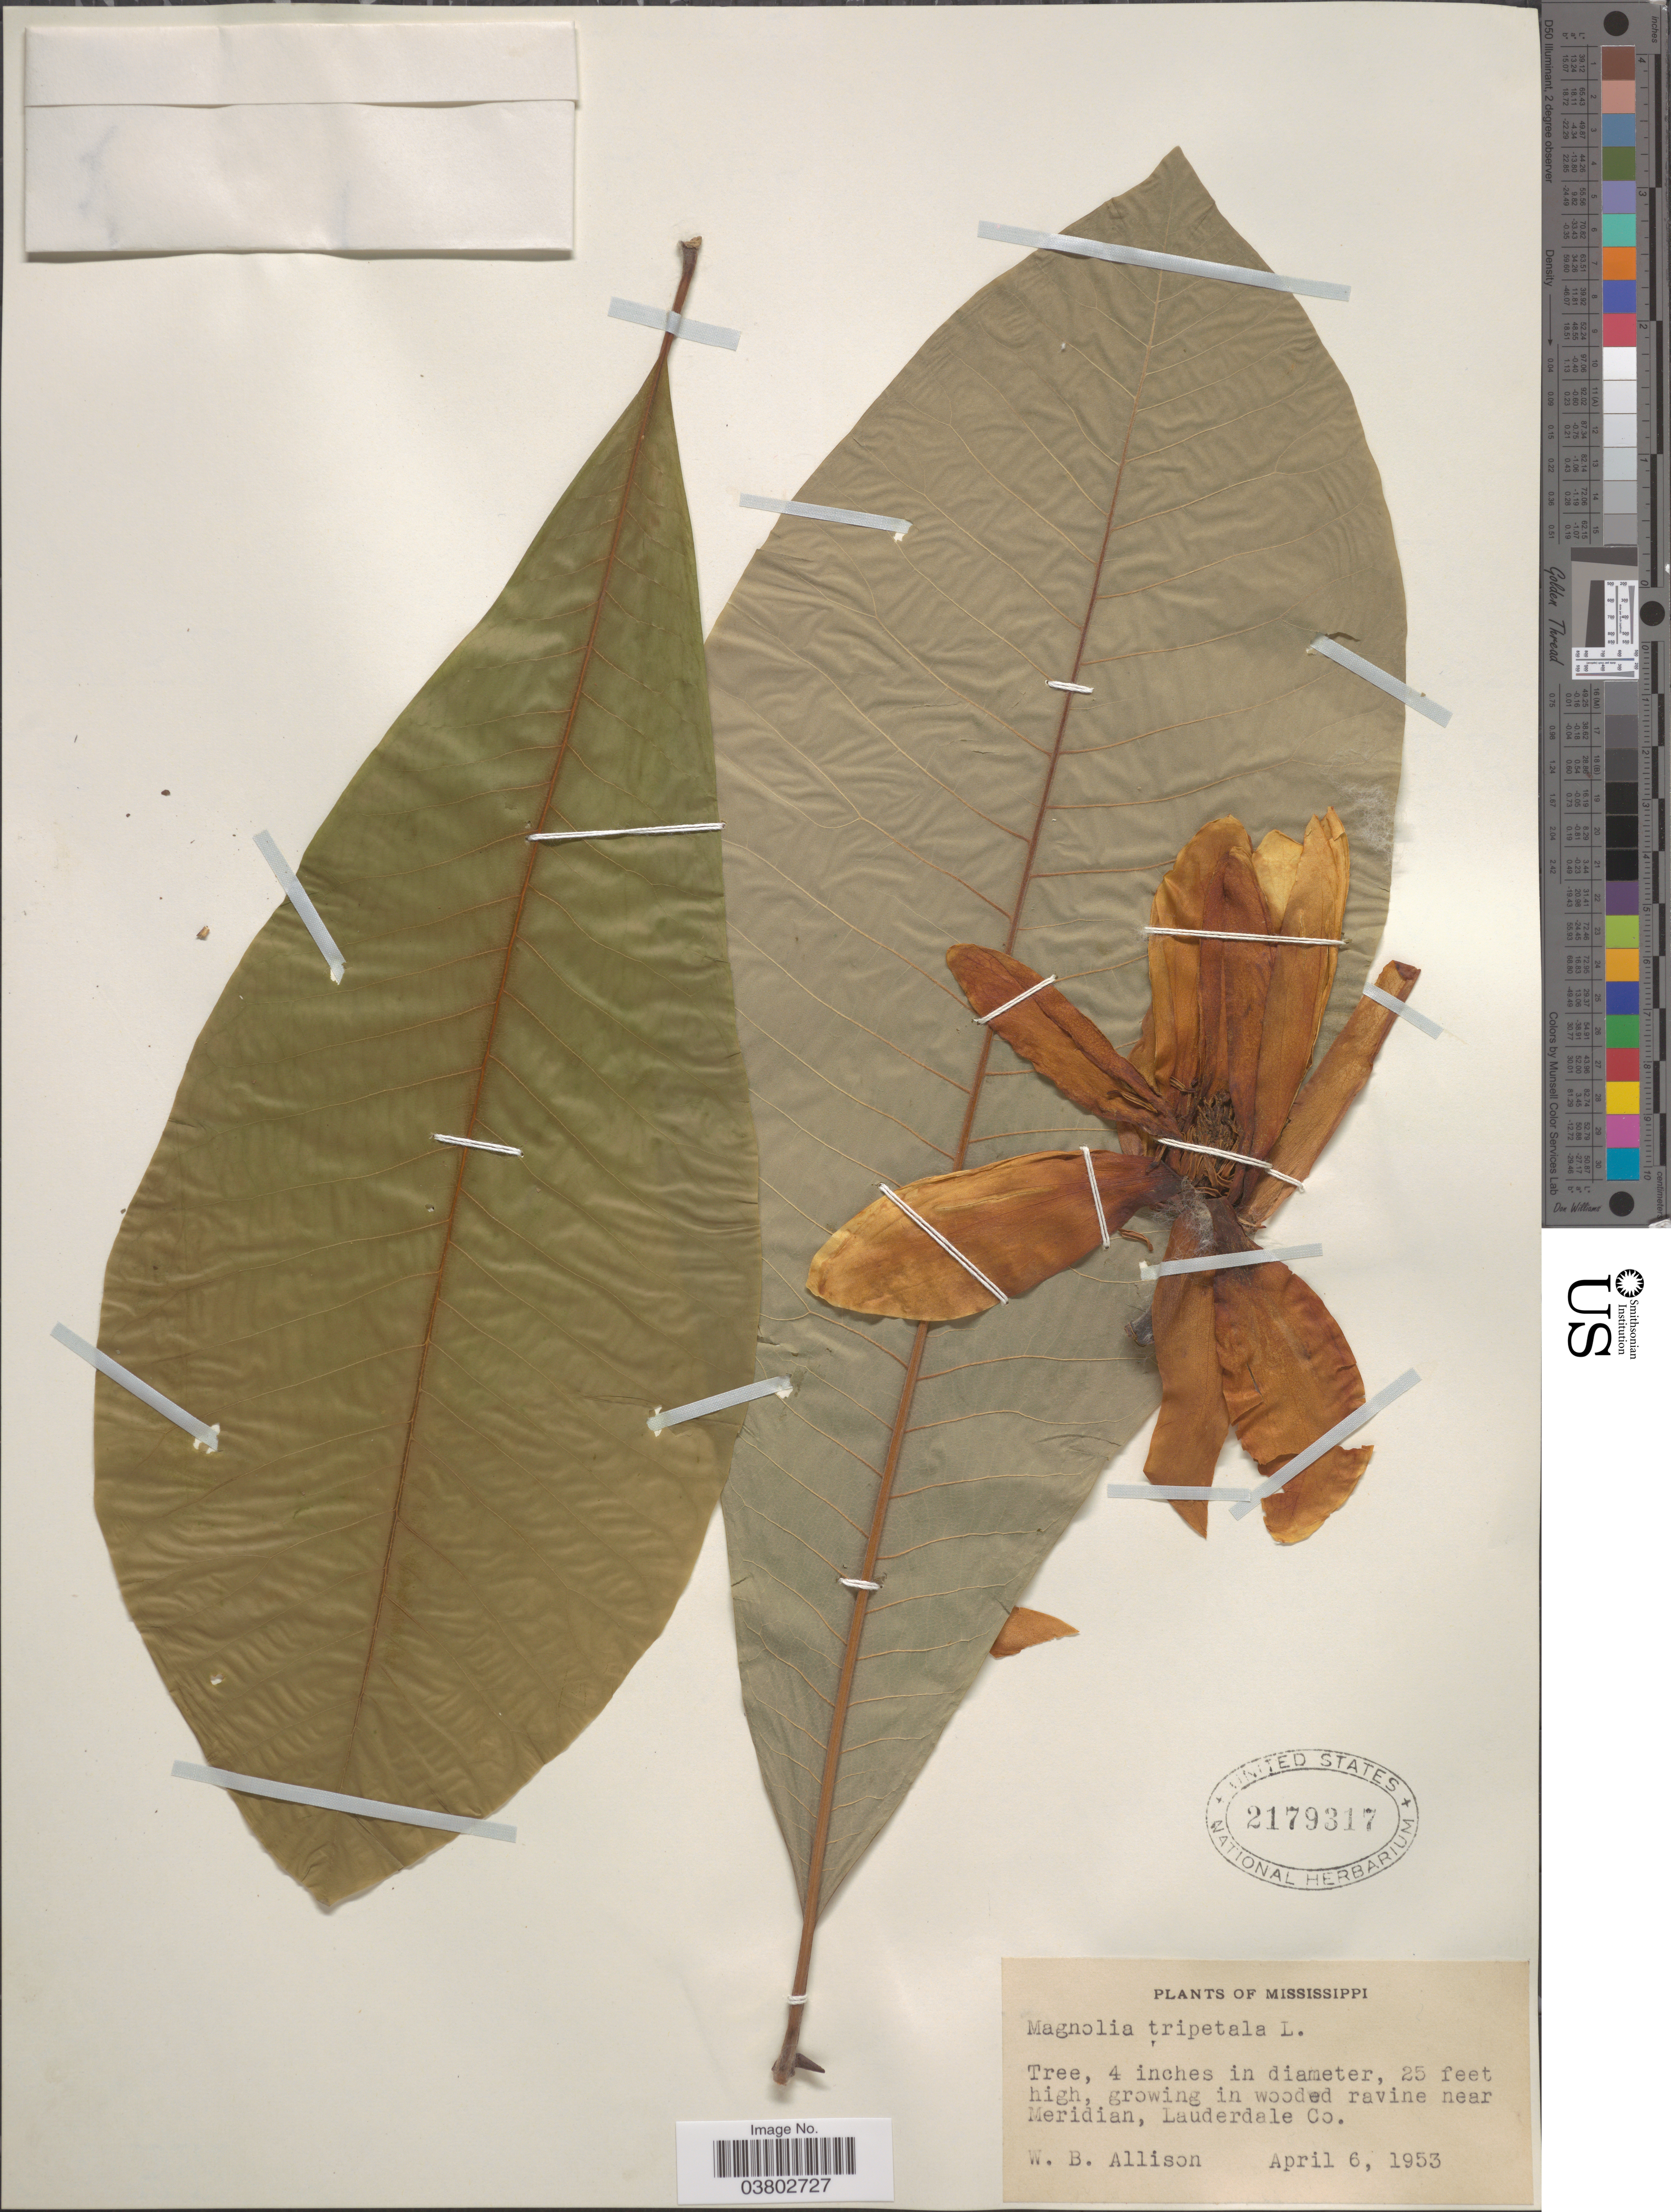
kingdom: Plantae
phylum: Tracheophyta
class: Magnoliopsida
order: Magnoliales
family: Magnoliaceae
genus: Magnolia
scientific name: Magnolia tripetala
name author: L.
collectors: W. B. Allison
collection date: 1953-04-06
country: United States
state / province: Mississippi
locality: Near Meridian, Lauderdale Co.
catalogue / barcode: US 2179317